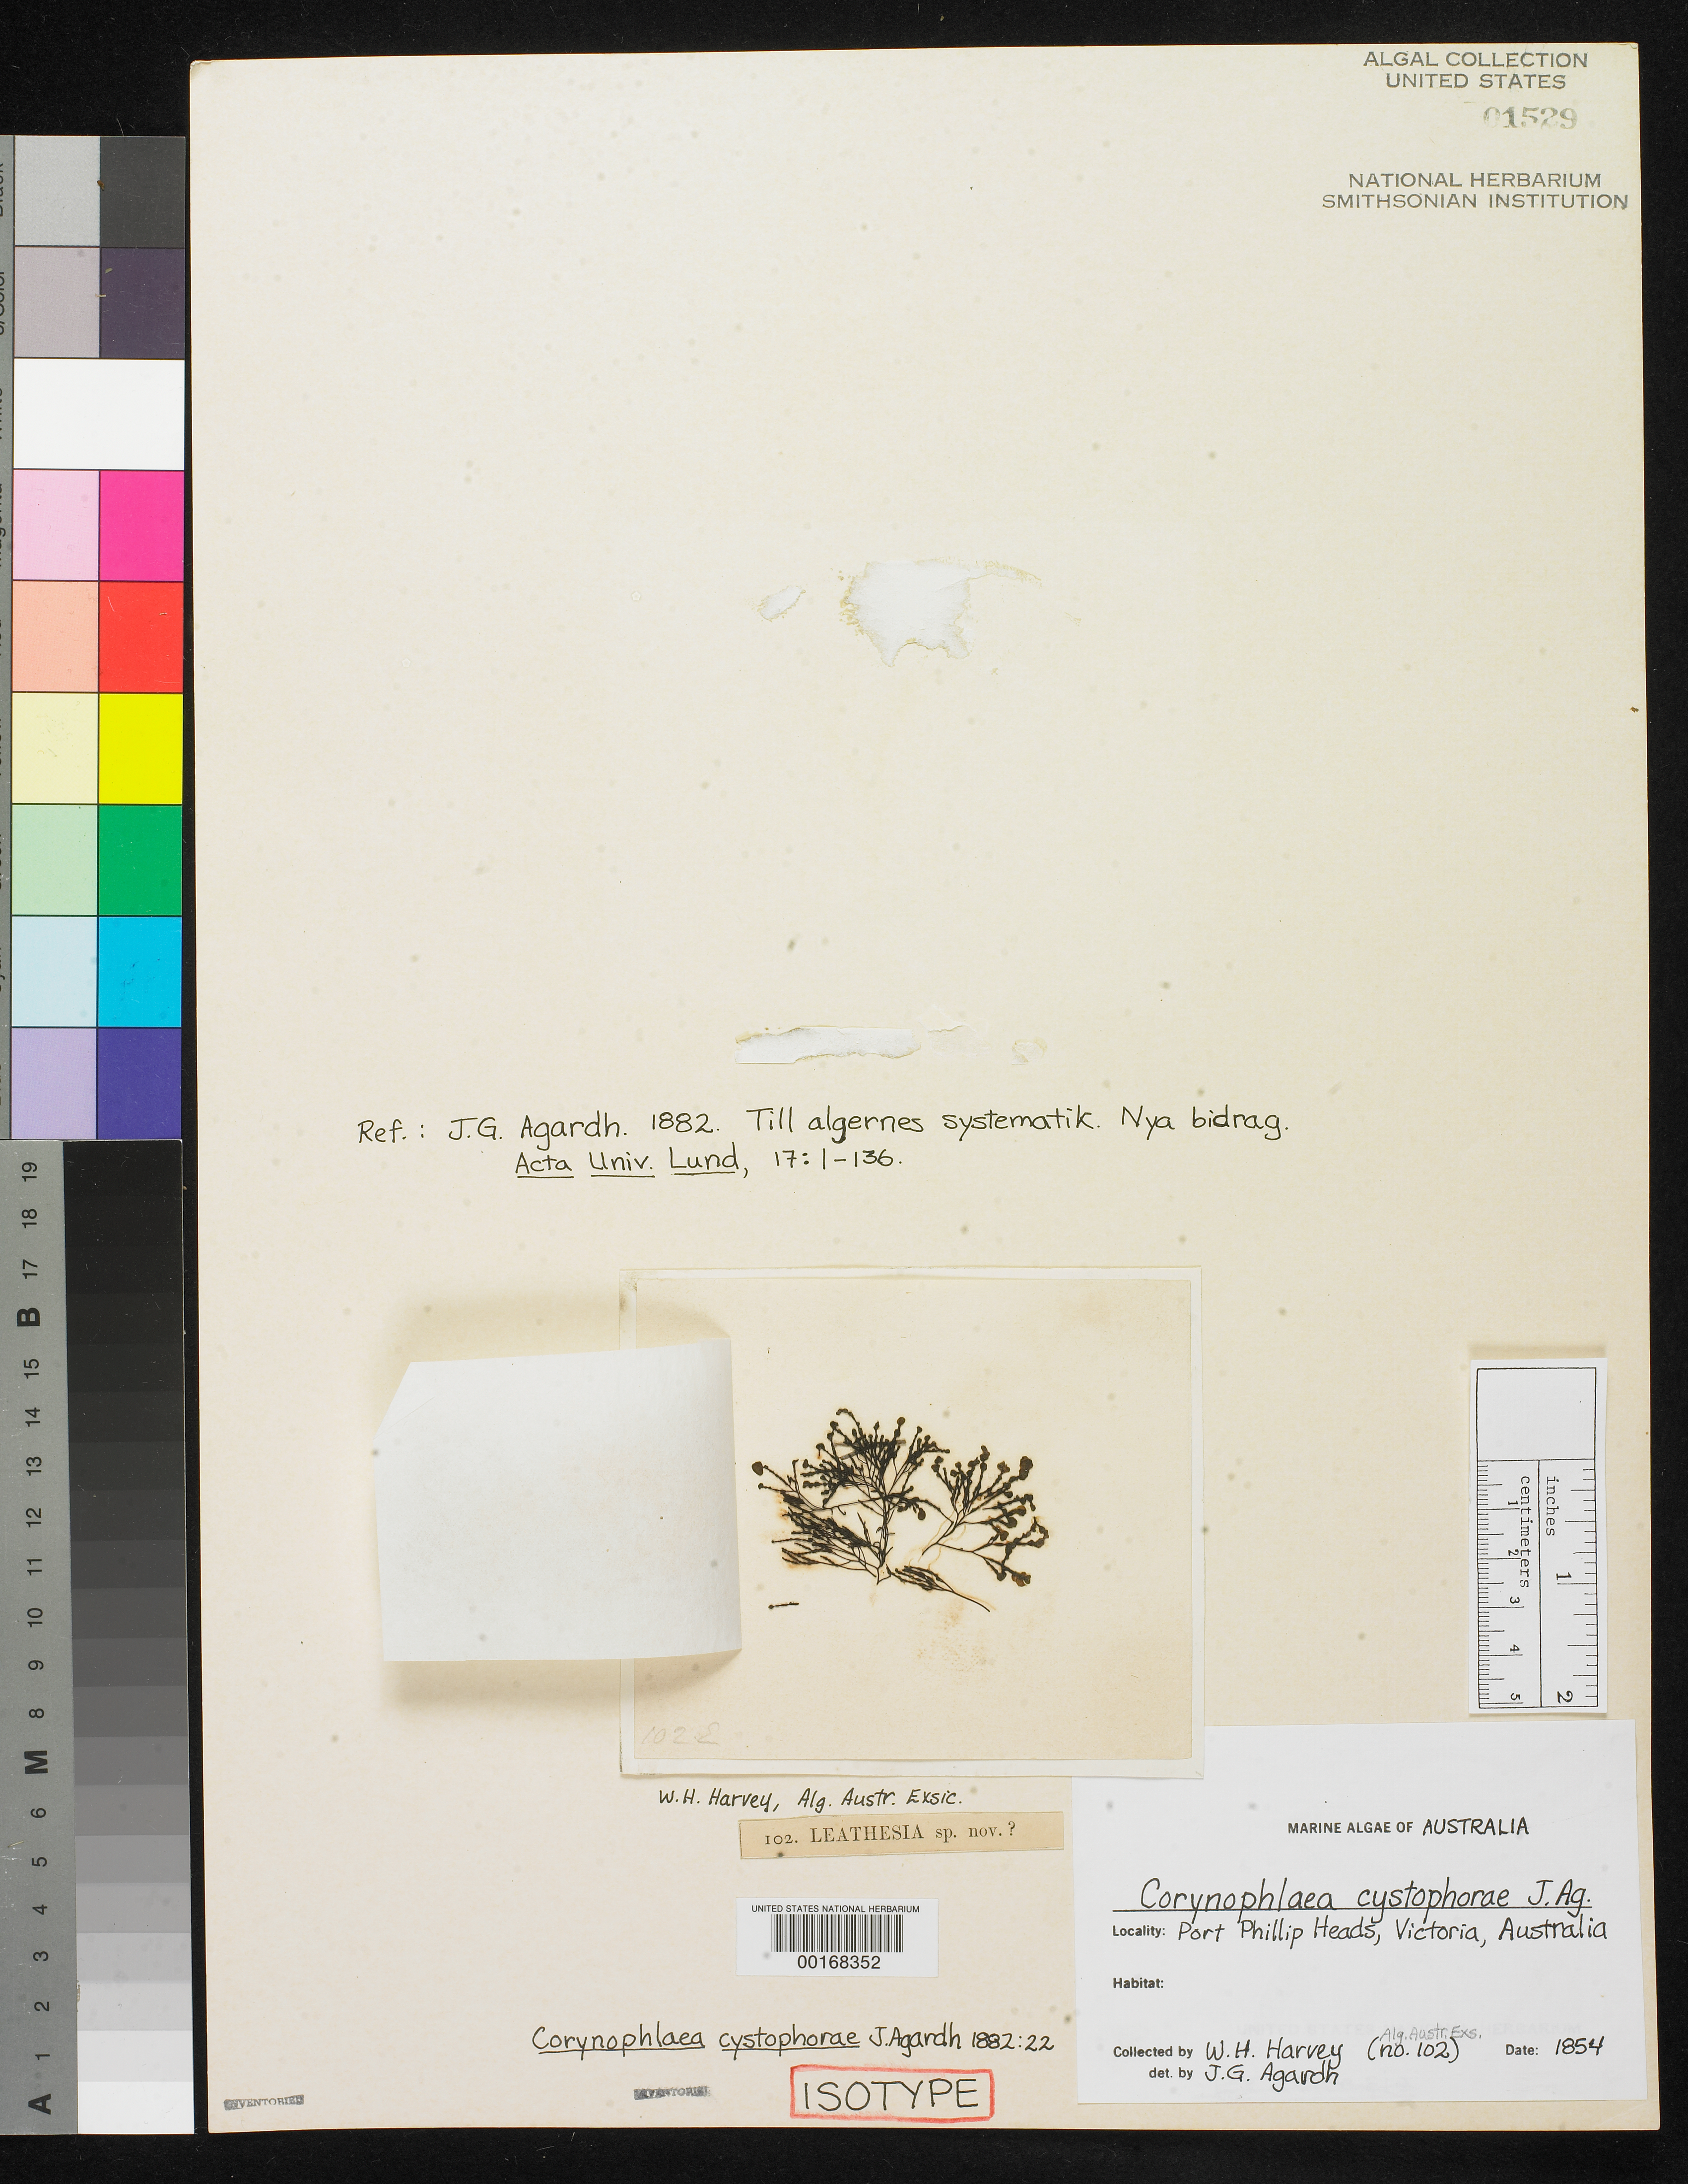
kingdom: Chromista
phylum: Ochrophyta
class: Phaeophyceae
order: Chordariales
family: Corynophlaeaceae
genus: Corynophlaea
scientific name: Corynophlaea cystophorae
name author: J. Agardh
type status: Isotype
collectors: W. Harvey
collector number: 102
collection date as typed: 1854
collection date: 1854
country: Australia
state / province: Victoria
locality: Port Phillip Heads.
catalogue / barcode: US 1529